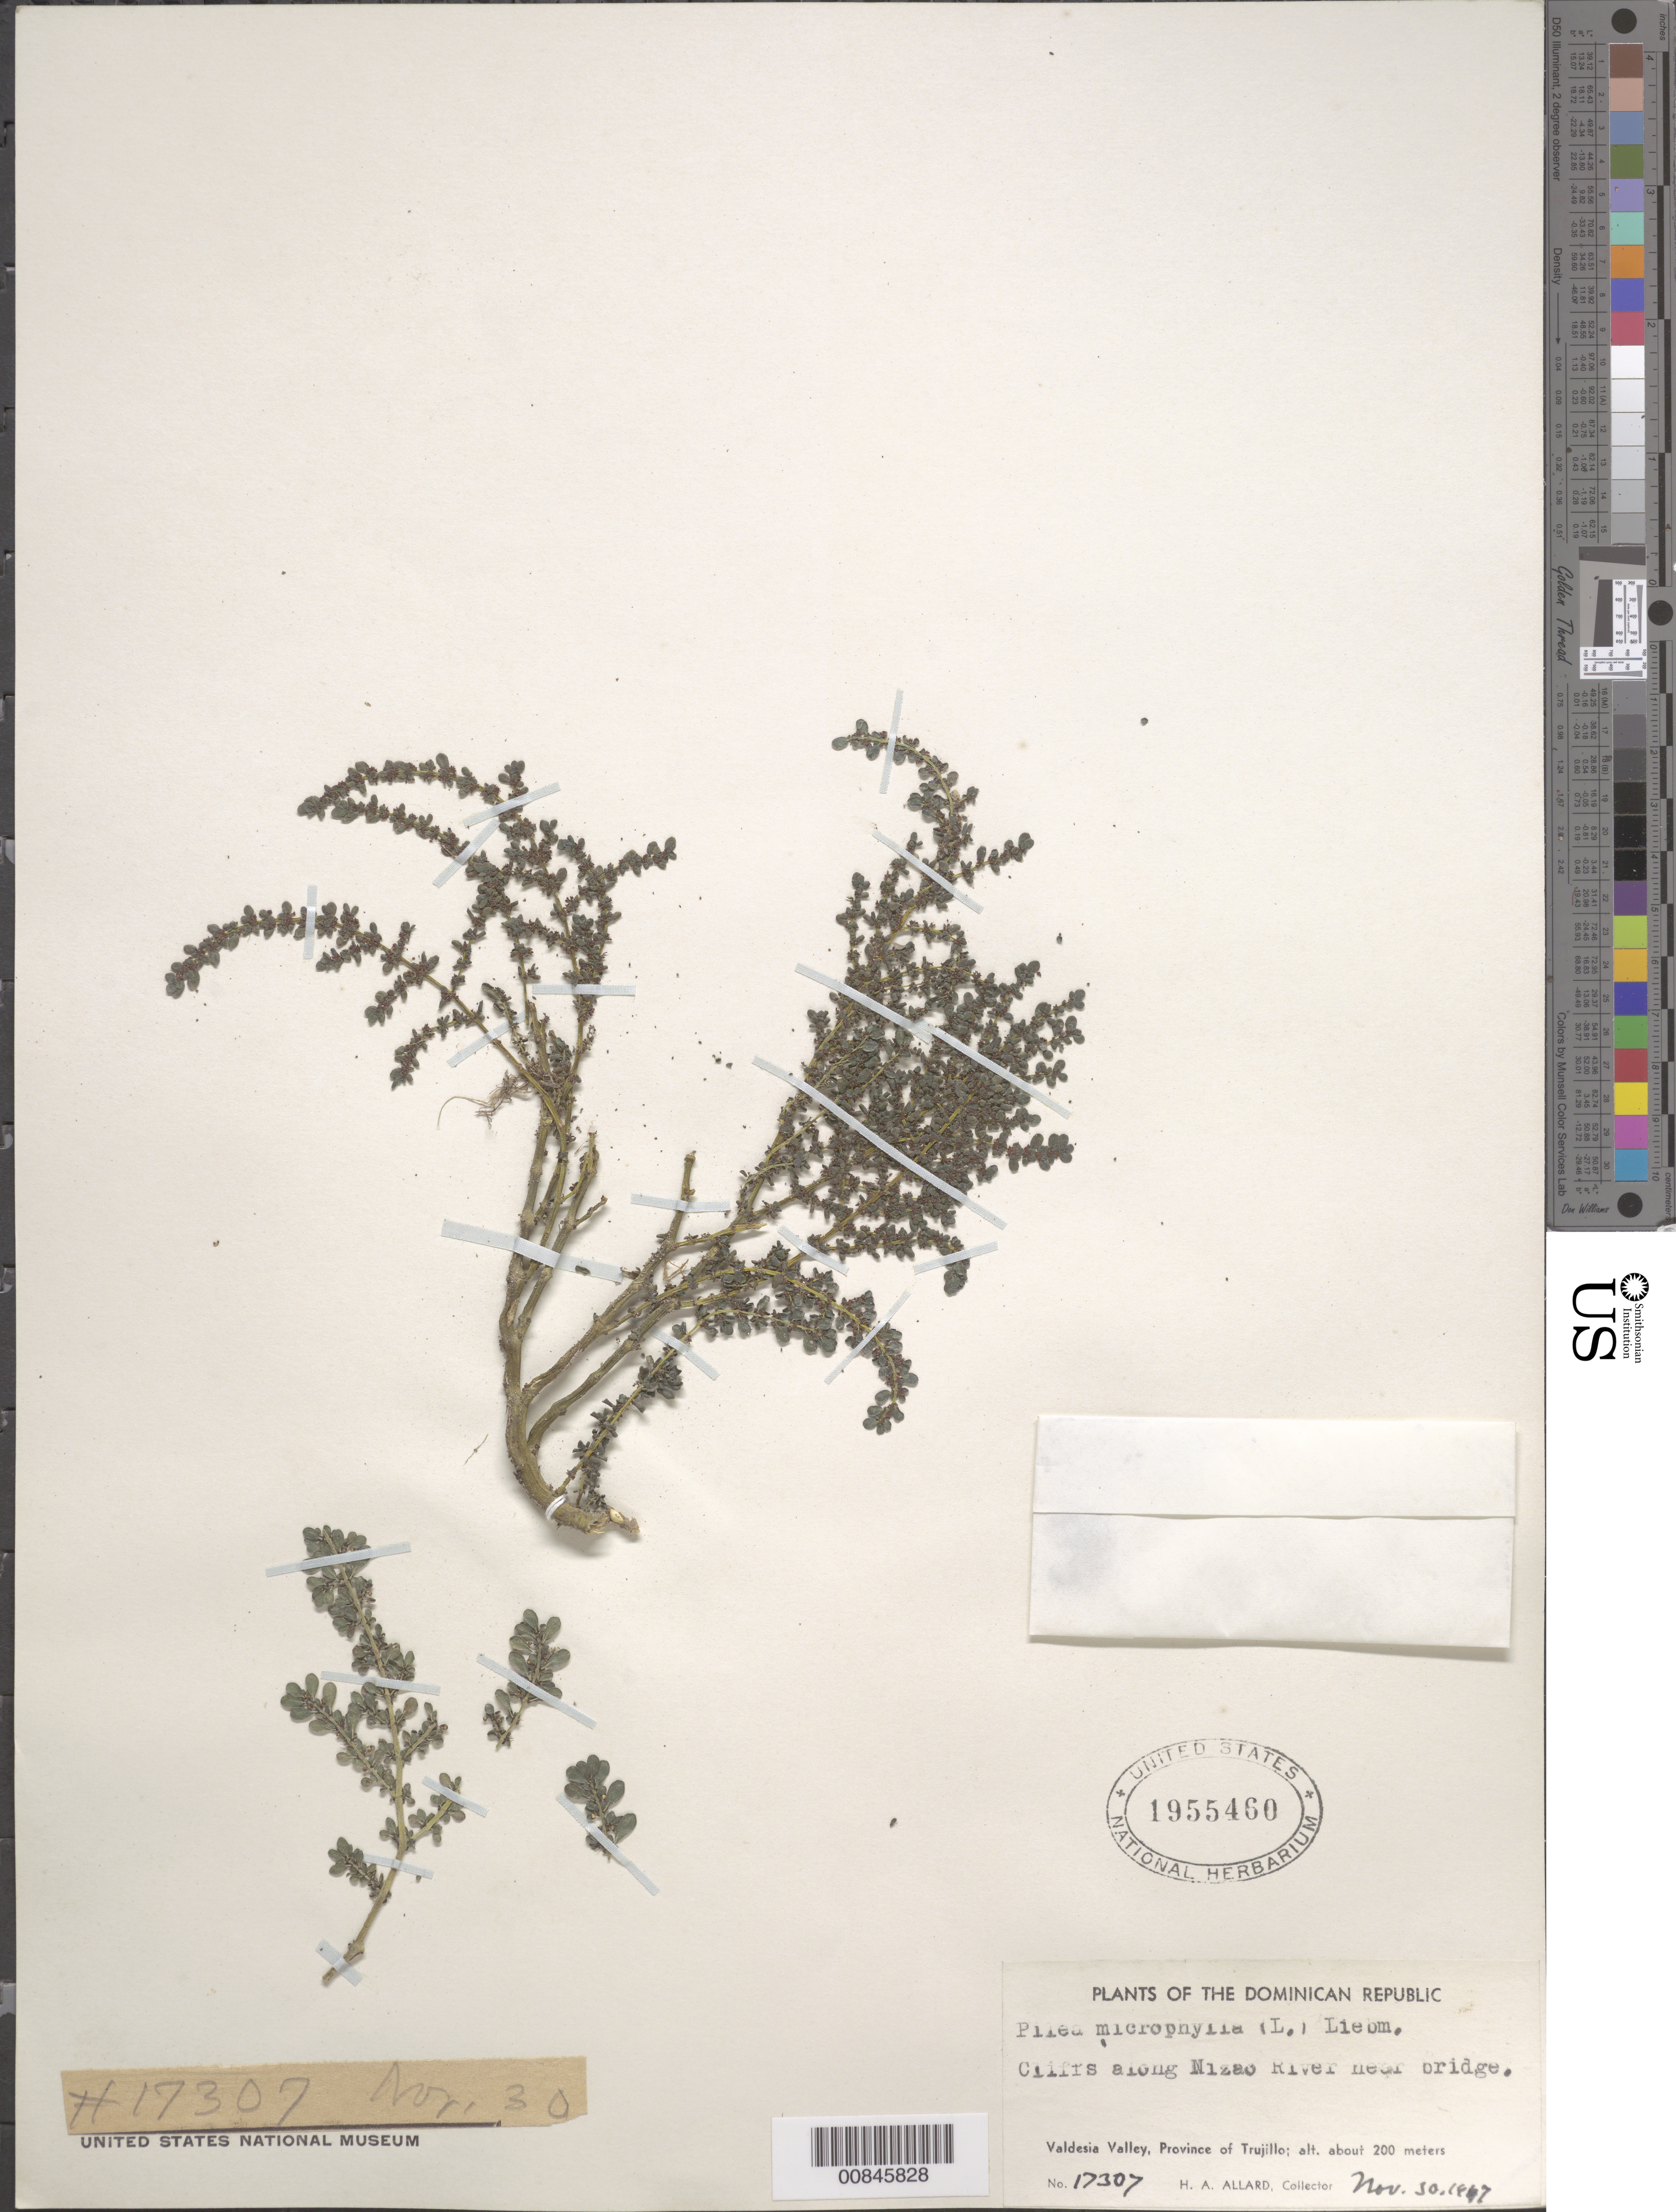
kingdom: Plantae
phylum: Tracheophyta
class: Magnoliopsida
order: Rosales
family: Urticaceae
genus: Pilea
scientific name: Pilea microphylla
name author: (L.) Liebm.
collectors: H. A. Allard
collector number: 17307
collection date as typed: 30 Nov 1947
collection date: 1947-11-30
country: Dominican Republic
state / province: San Cristóbal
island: Hispaniola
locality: Cliffs along Nizao River near bridge. Valdesia Valley, Province of Trujillo (obsolete).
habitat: Cliffs.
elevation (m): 200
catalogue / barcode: US 1955460